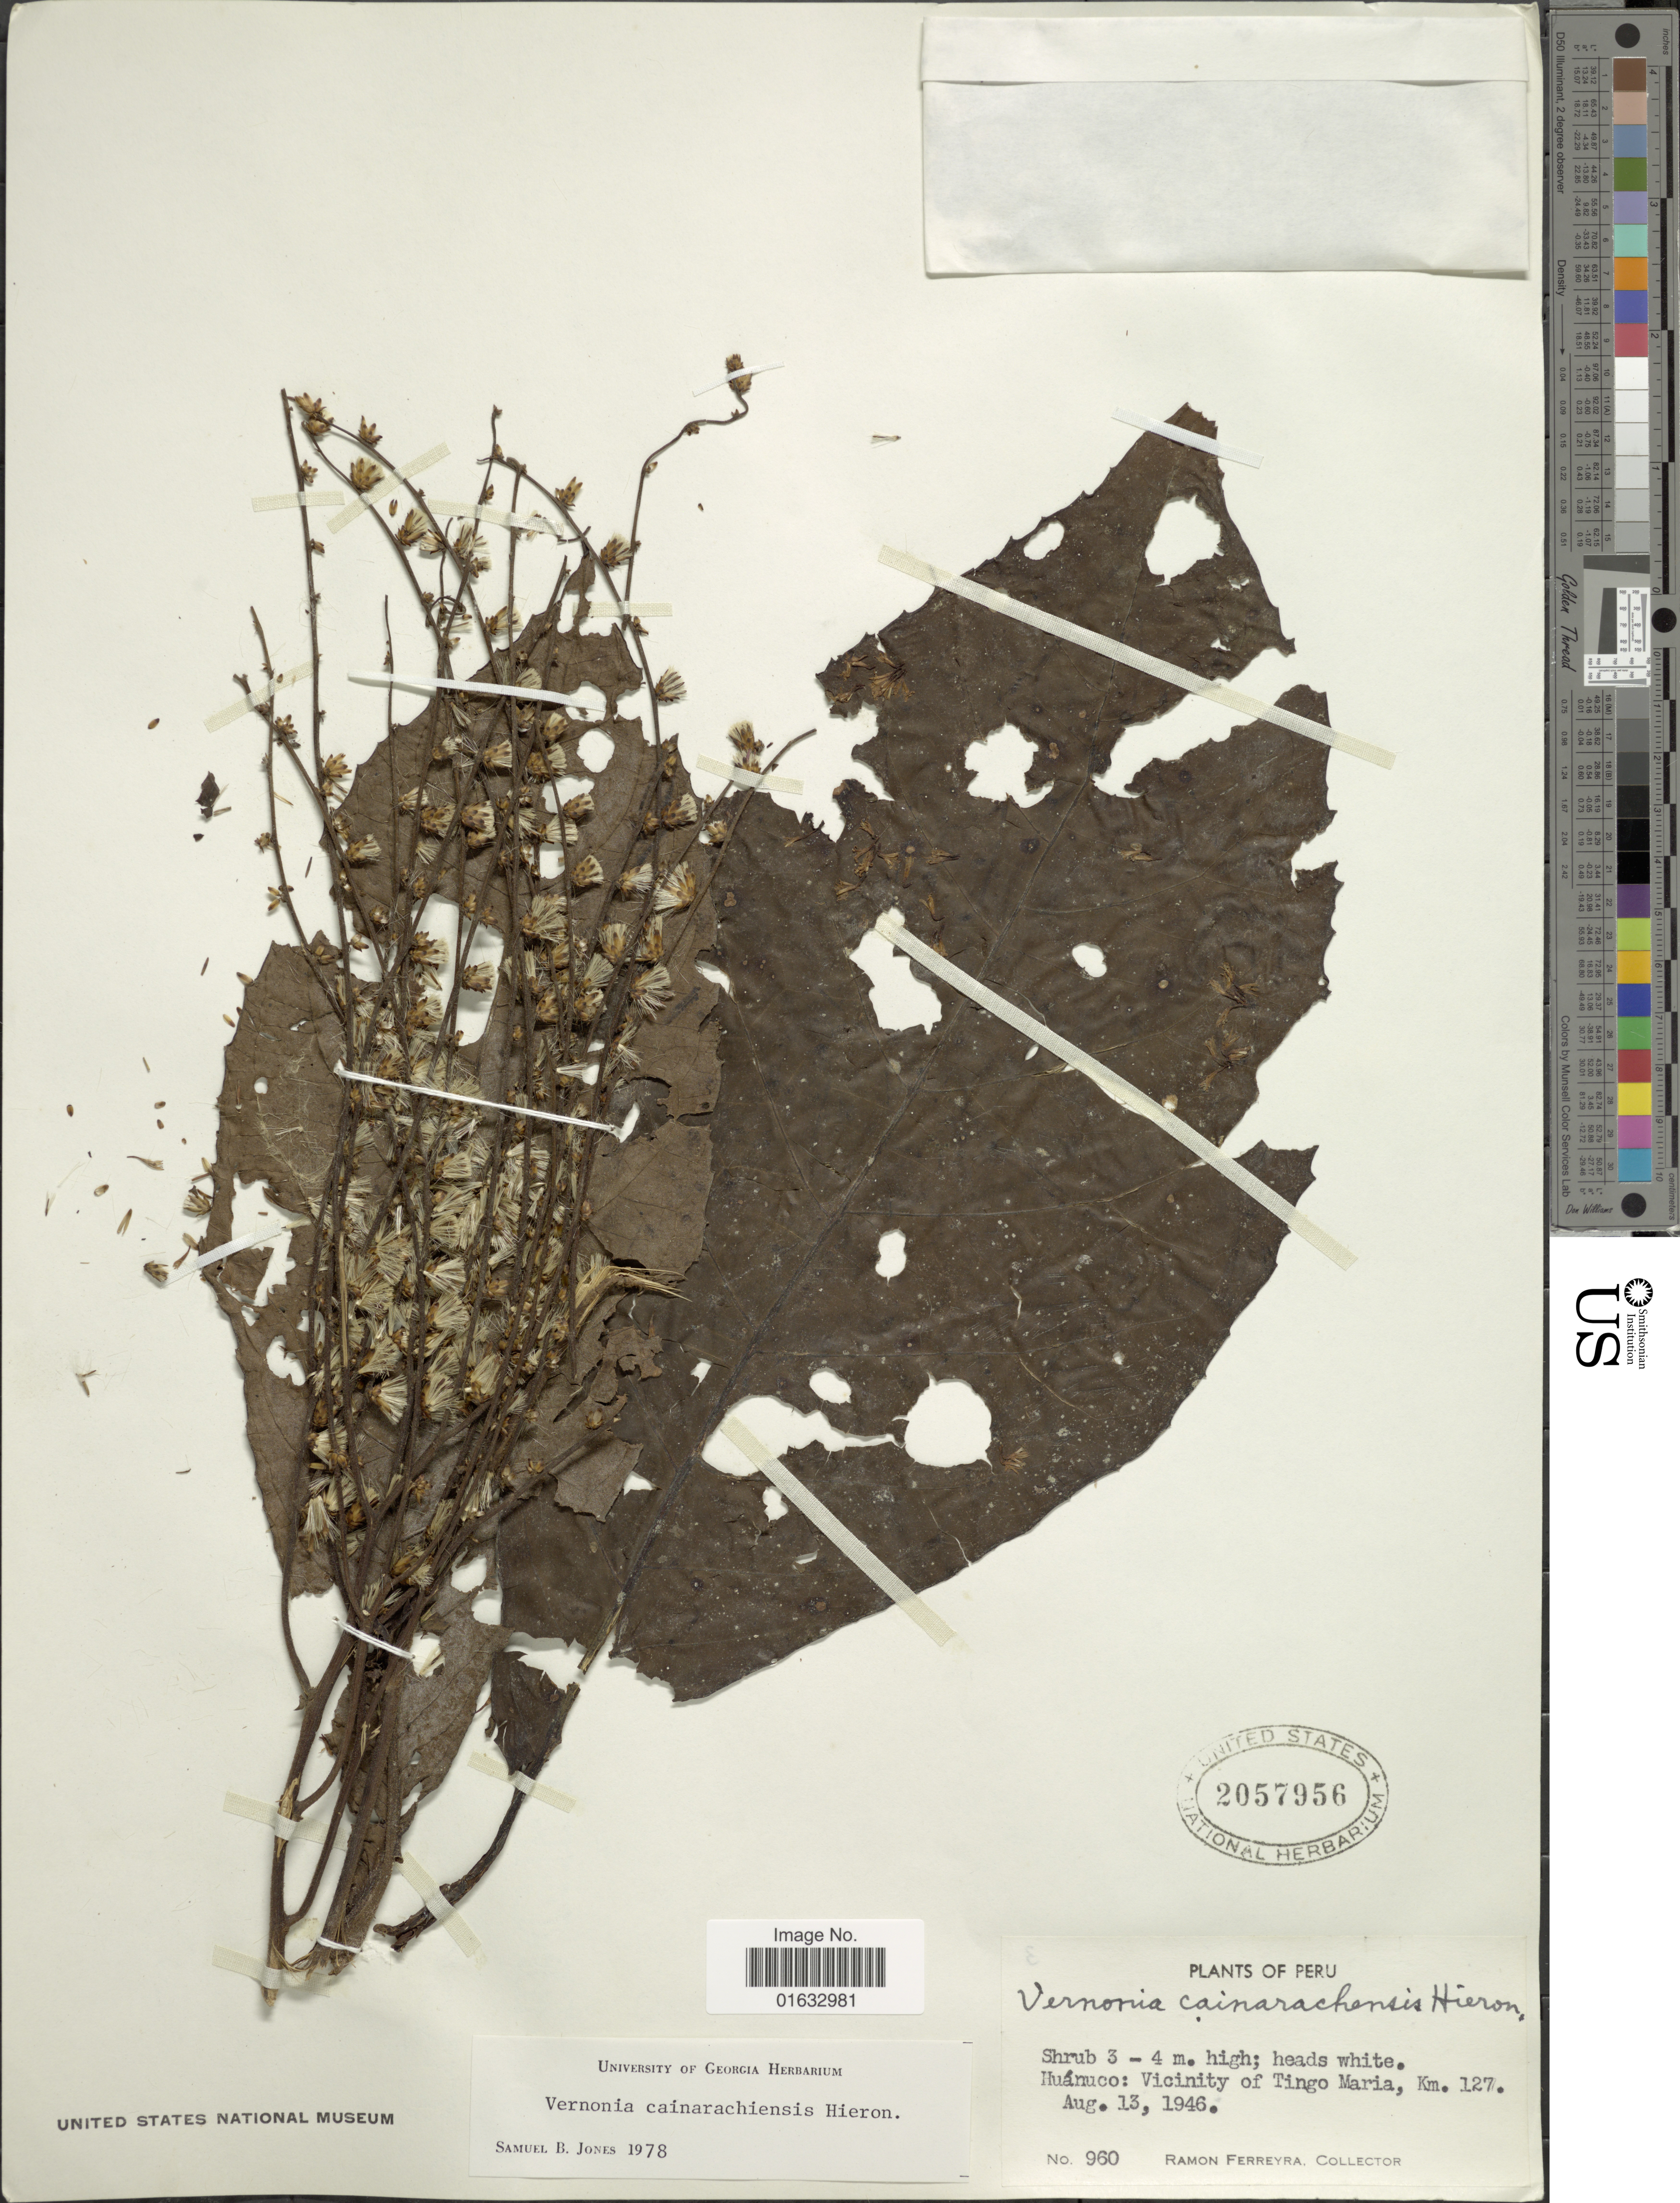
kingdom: Plantae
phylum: Tracheophyta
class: Magnoliopsida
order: Asterales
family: Asteraceae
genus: Eirmocephala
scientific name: Eirmocephala cainarachiensis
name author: (Hieron.) H. Rob.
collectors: R. A. Ferreyra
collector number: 960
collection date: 1946-08-13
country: Peru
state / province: Huánuco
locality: Peru, Huánuco: Vicinity of Tingo Maria, Km. 127.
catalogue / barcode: US 2057956